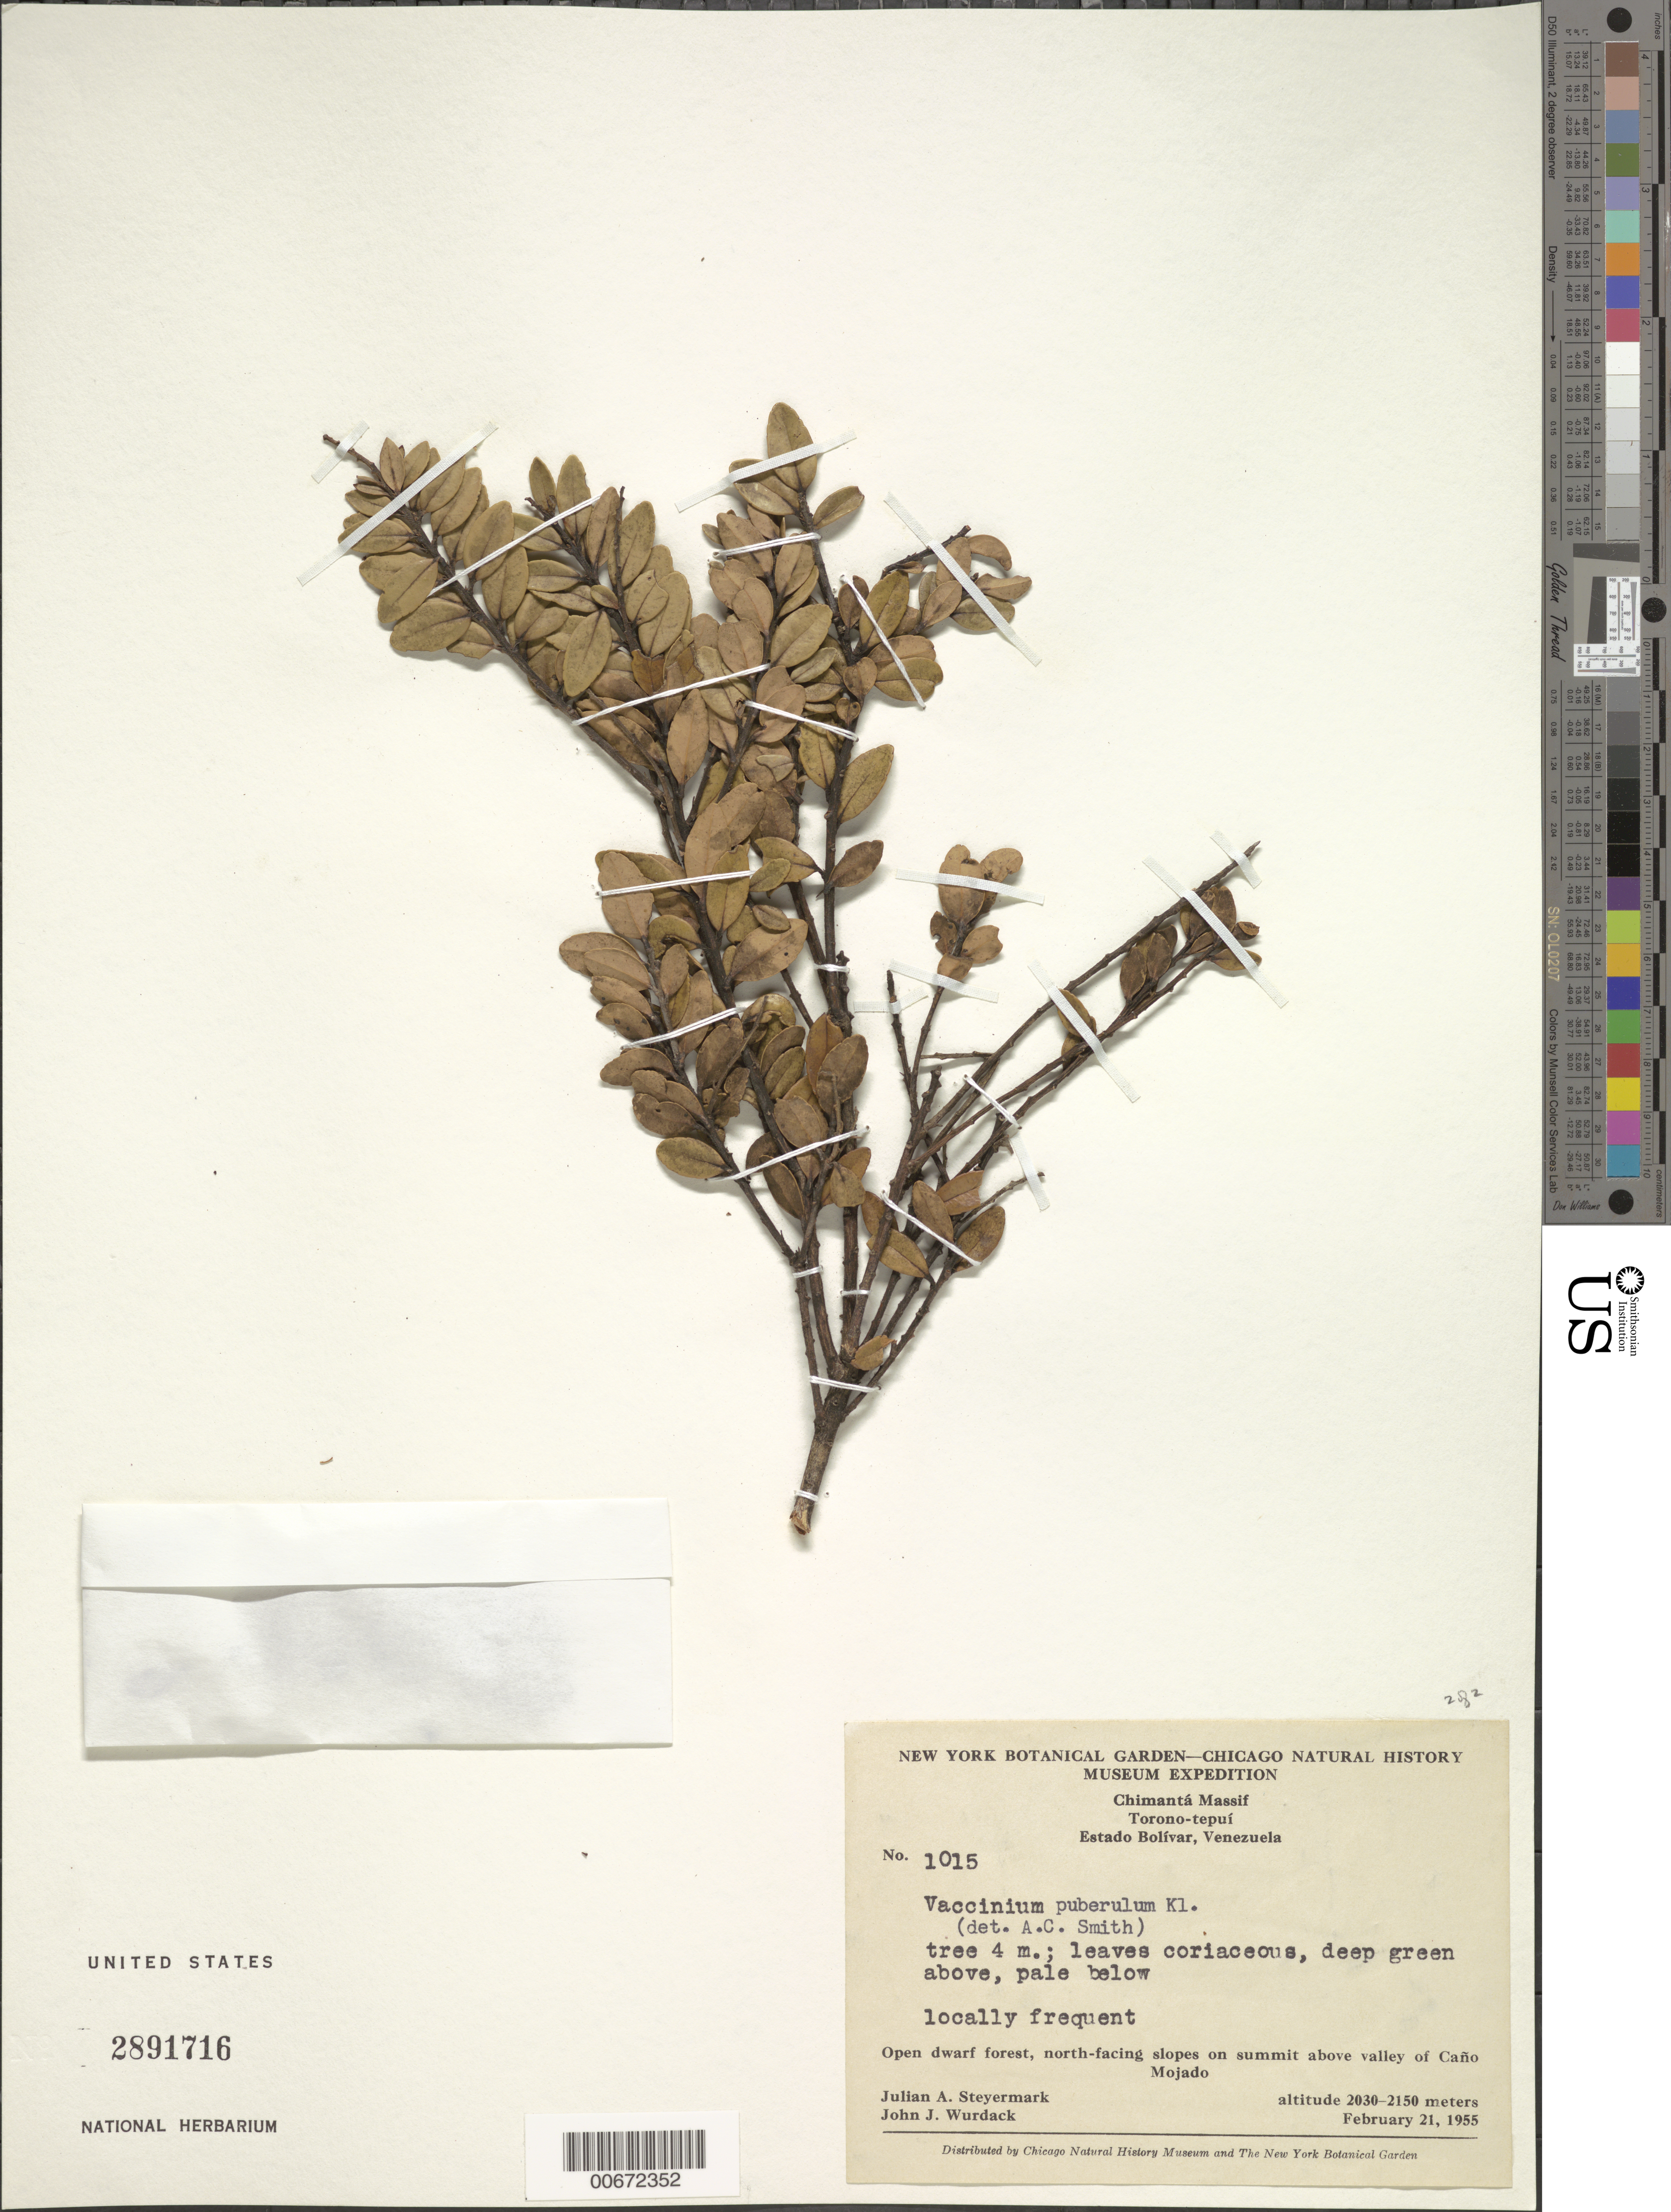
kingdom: Plantae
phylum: Tracheophyta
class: Magnoliopsida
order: Ericales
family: Ericaceae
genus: Vaccinium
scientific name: Vaccinium puberulum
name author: Klotzsch ex Meisn.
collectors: J. Steyermark & J. J. Wurdack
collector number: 1015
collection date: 1955-02-21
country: Venezuela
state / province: Bolivar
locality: Chimantá Massif. Torono-tepuí. Open dwarf forest, north-facing slopes above valley of Caño Mojado.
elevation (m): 2030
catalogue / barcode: US 2891716